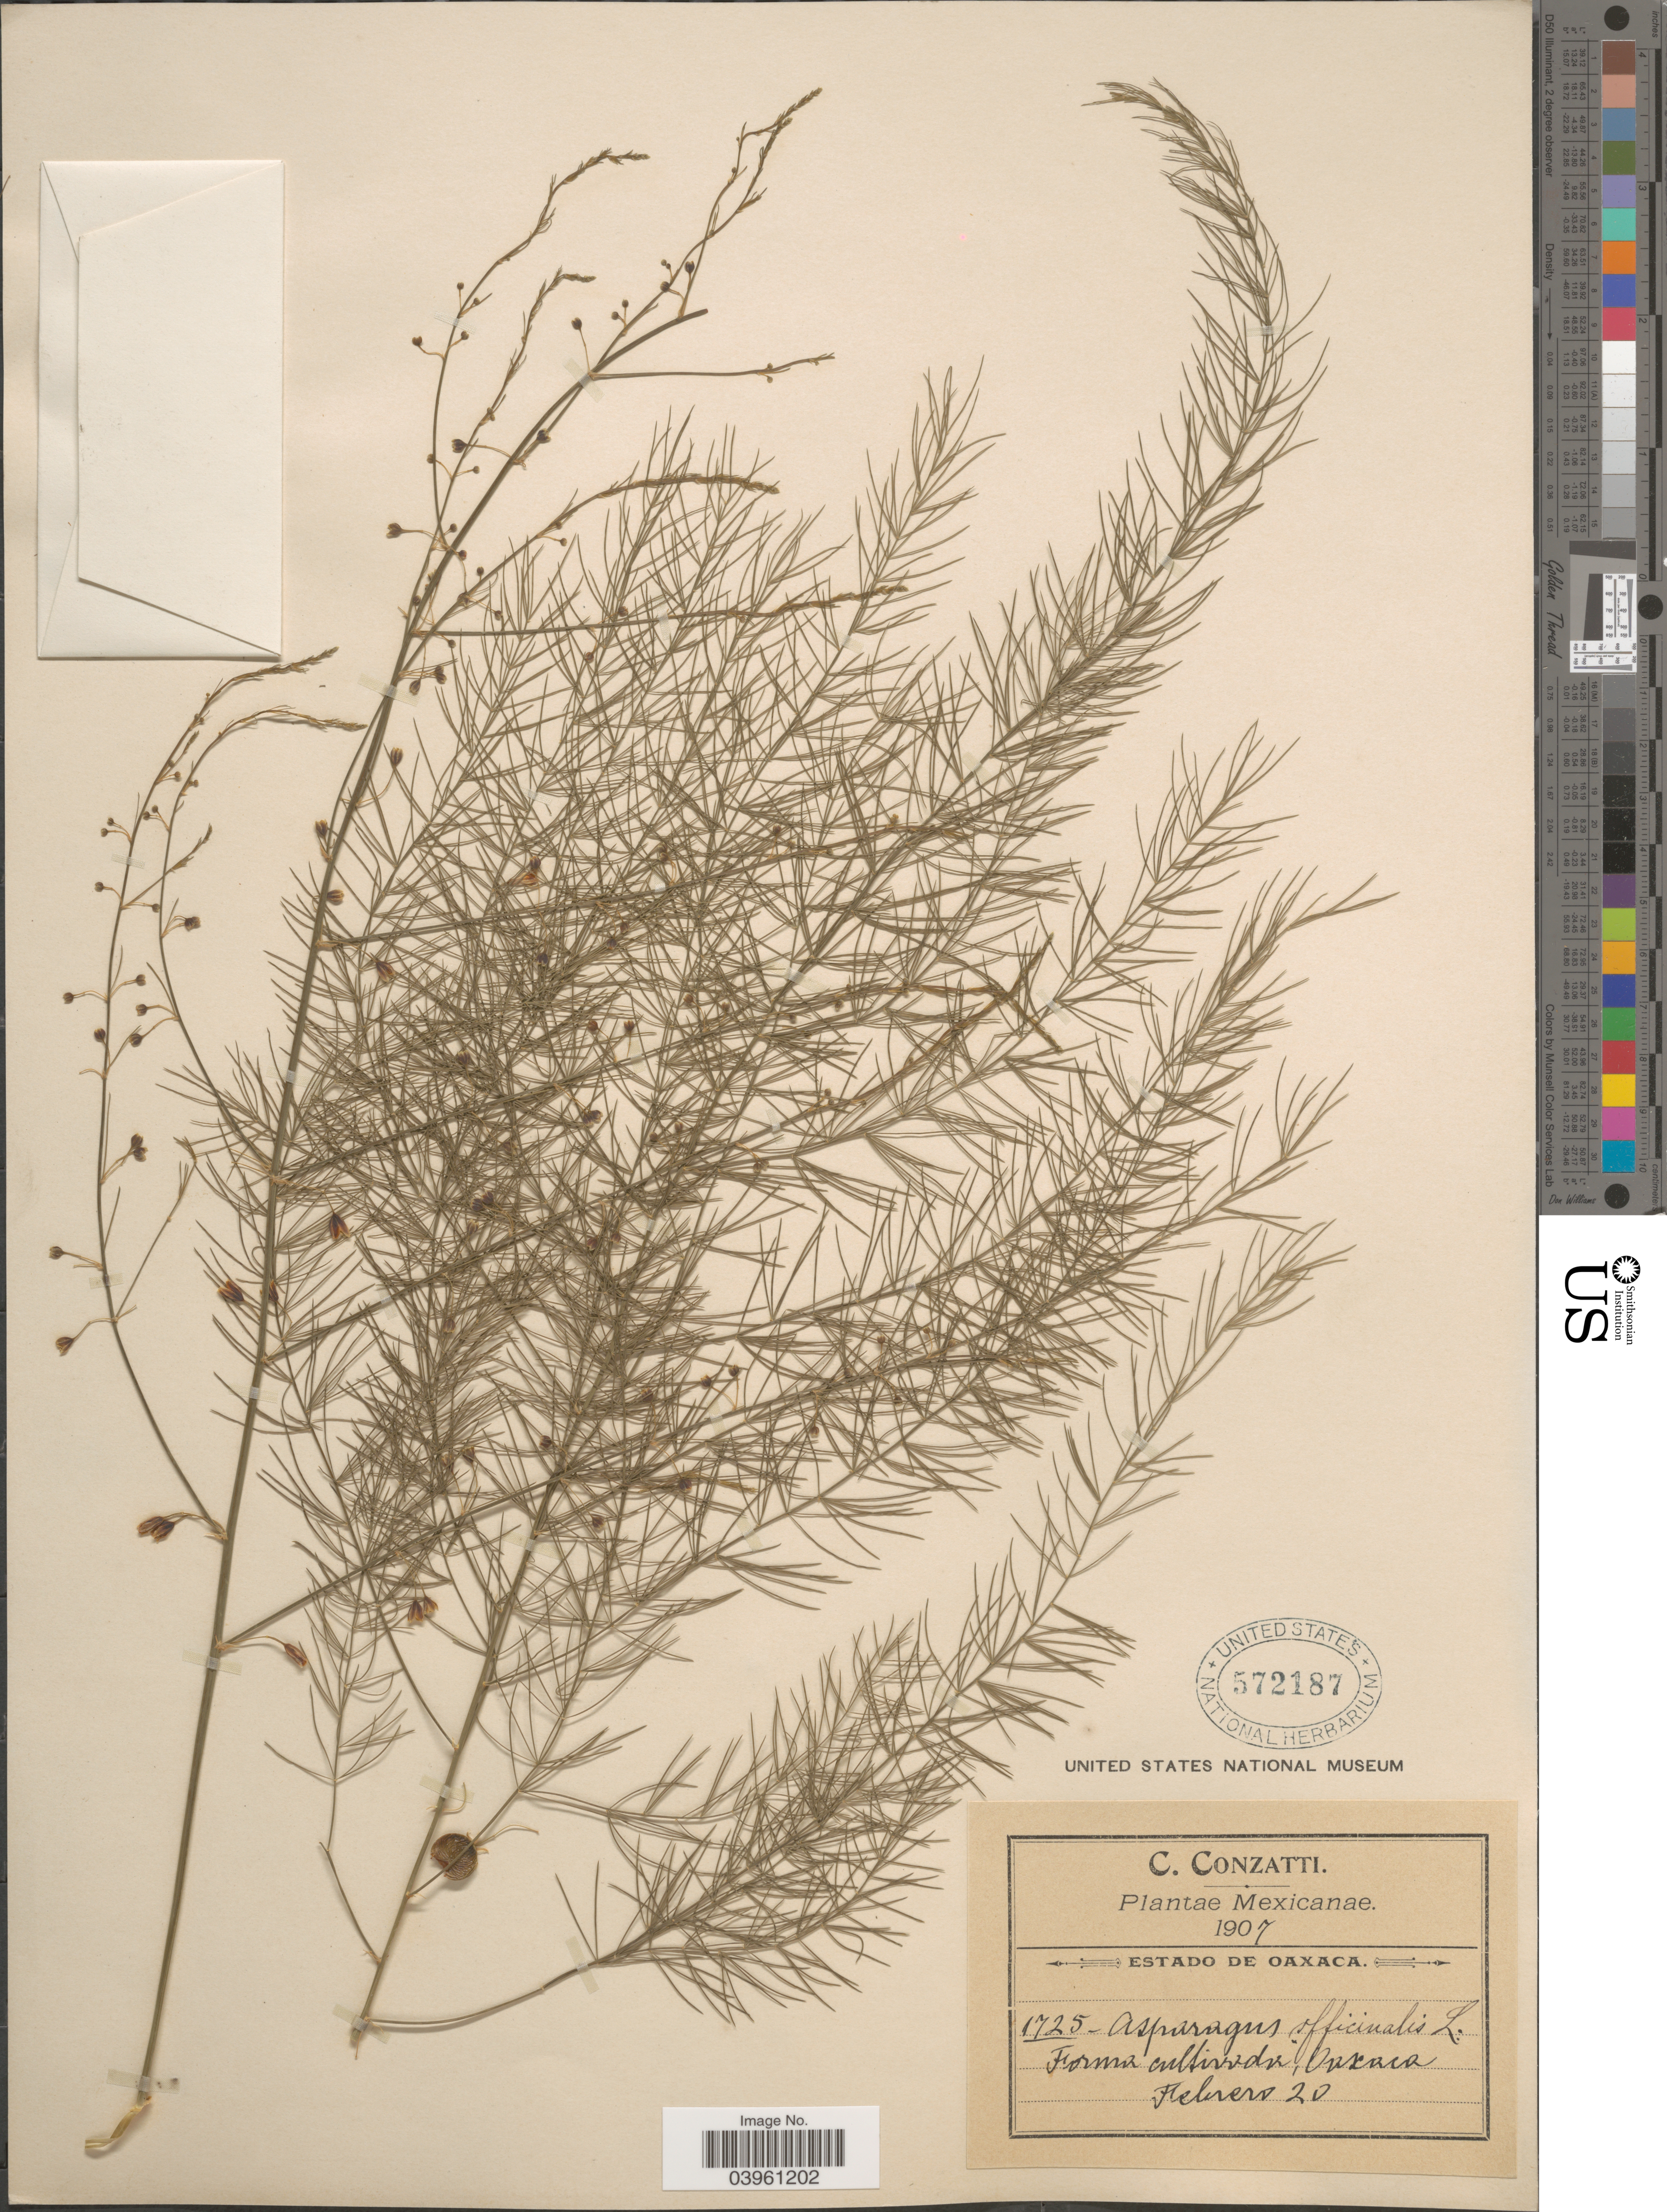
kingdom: Plantae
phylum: Tracheophyta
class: Liliopsida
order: Asparagales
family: Asparagaceae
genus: Asparagus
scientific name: Asparagus officinalis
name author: L.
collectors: C. Conzatti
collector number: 1725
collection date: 1907-02-20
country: Mexico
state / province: Oaxaca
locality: Forma cultivado.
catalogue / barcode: US 572187